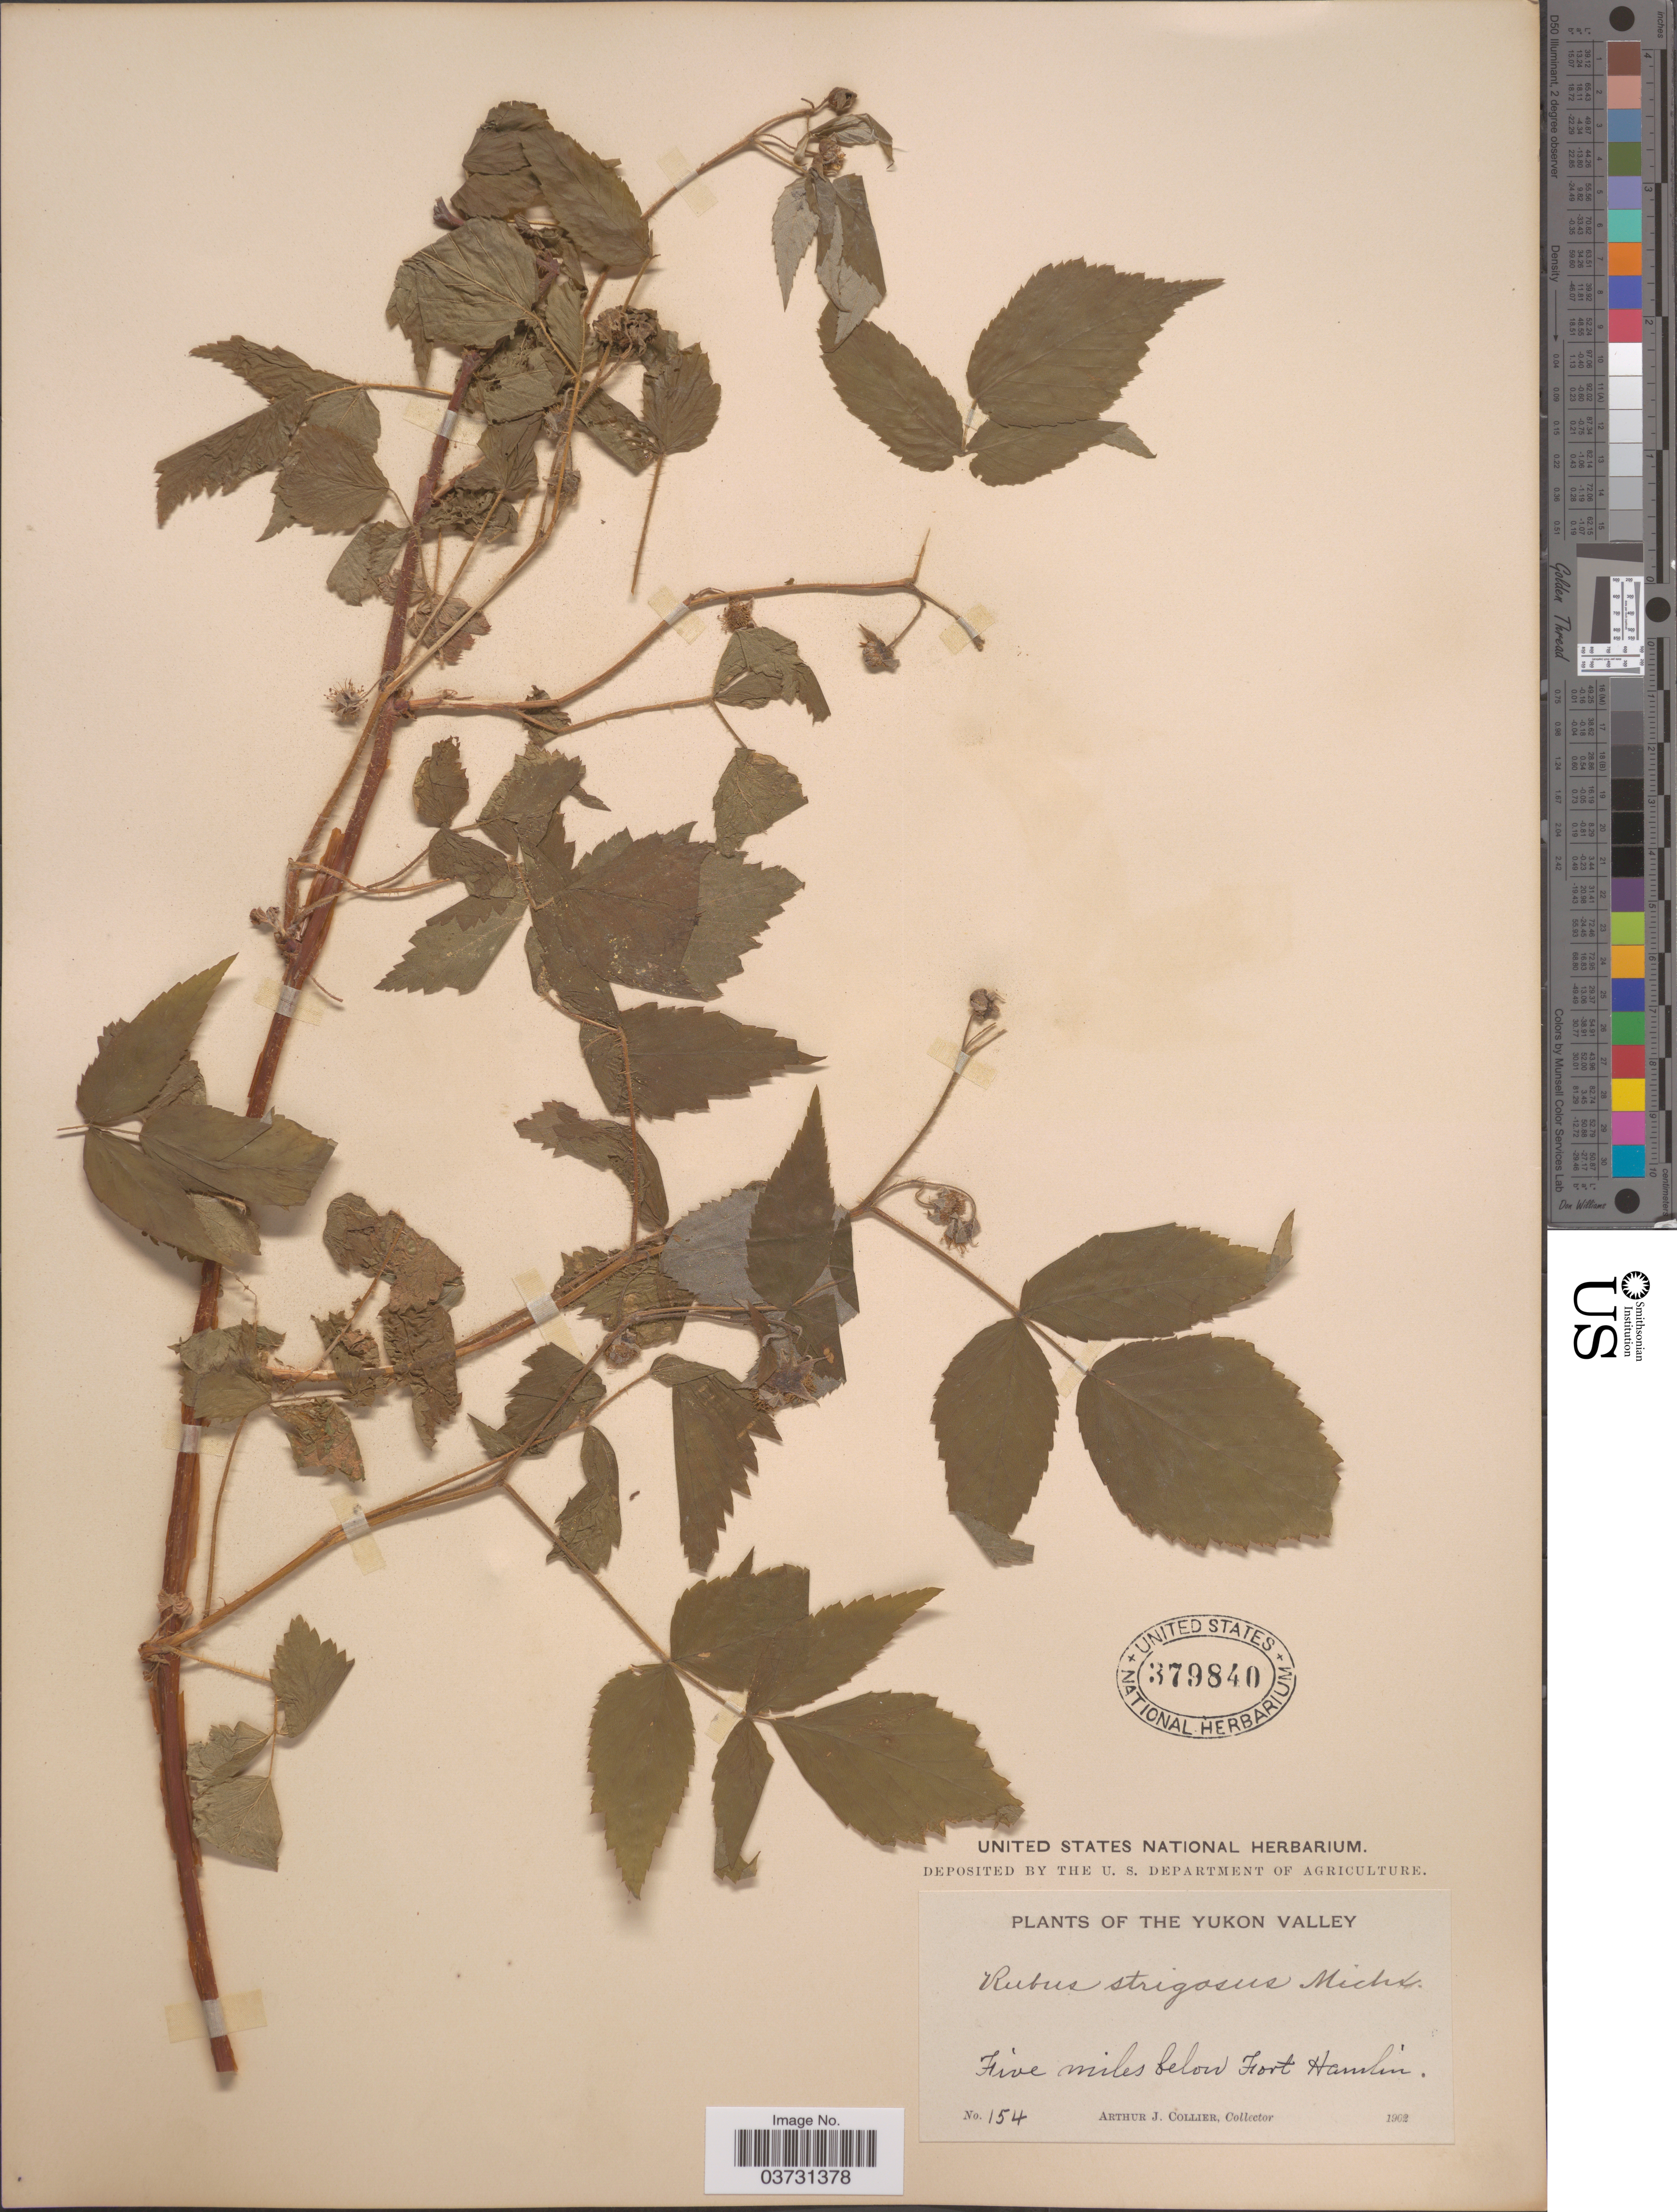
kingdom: Plantae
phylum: Tracheophyta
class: Magnoliopsida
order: Rosales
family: Rosaceae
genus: Rubus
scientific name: Rubus strigosus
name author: Michx.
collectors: A. Collier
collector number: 154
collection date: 1902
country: Canada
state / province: Yukon Territory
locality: The Yukon Valley. Five miles below Fort Hamlin.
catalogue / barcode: US 379840